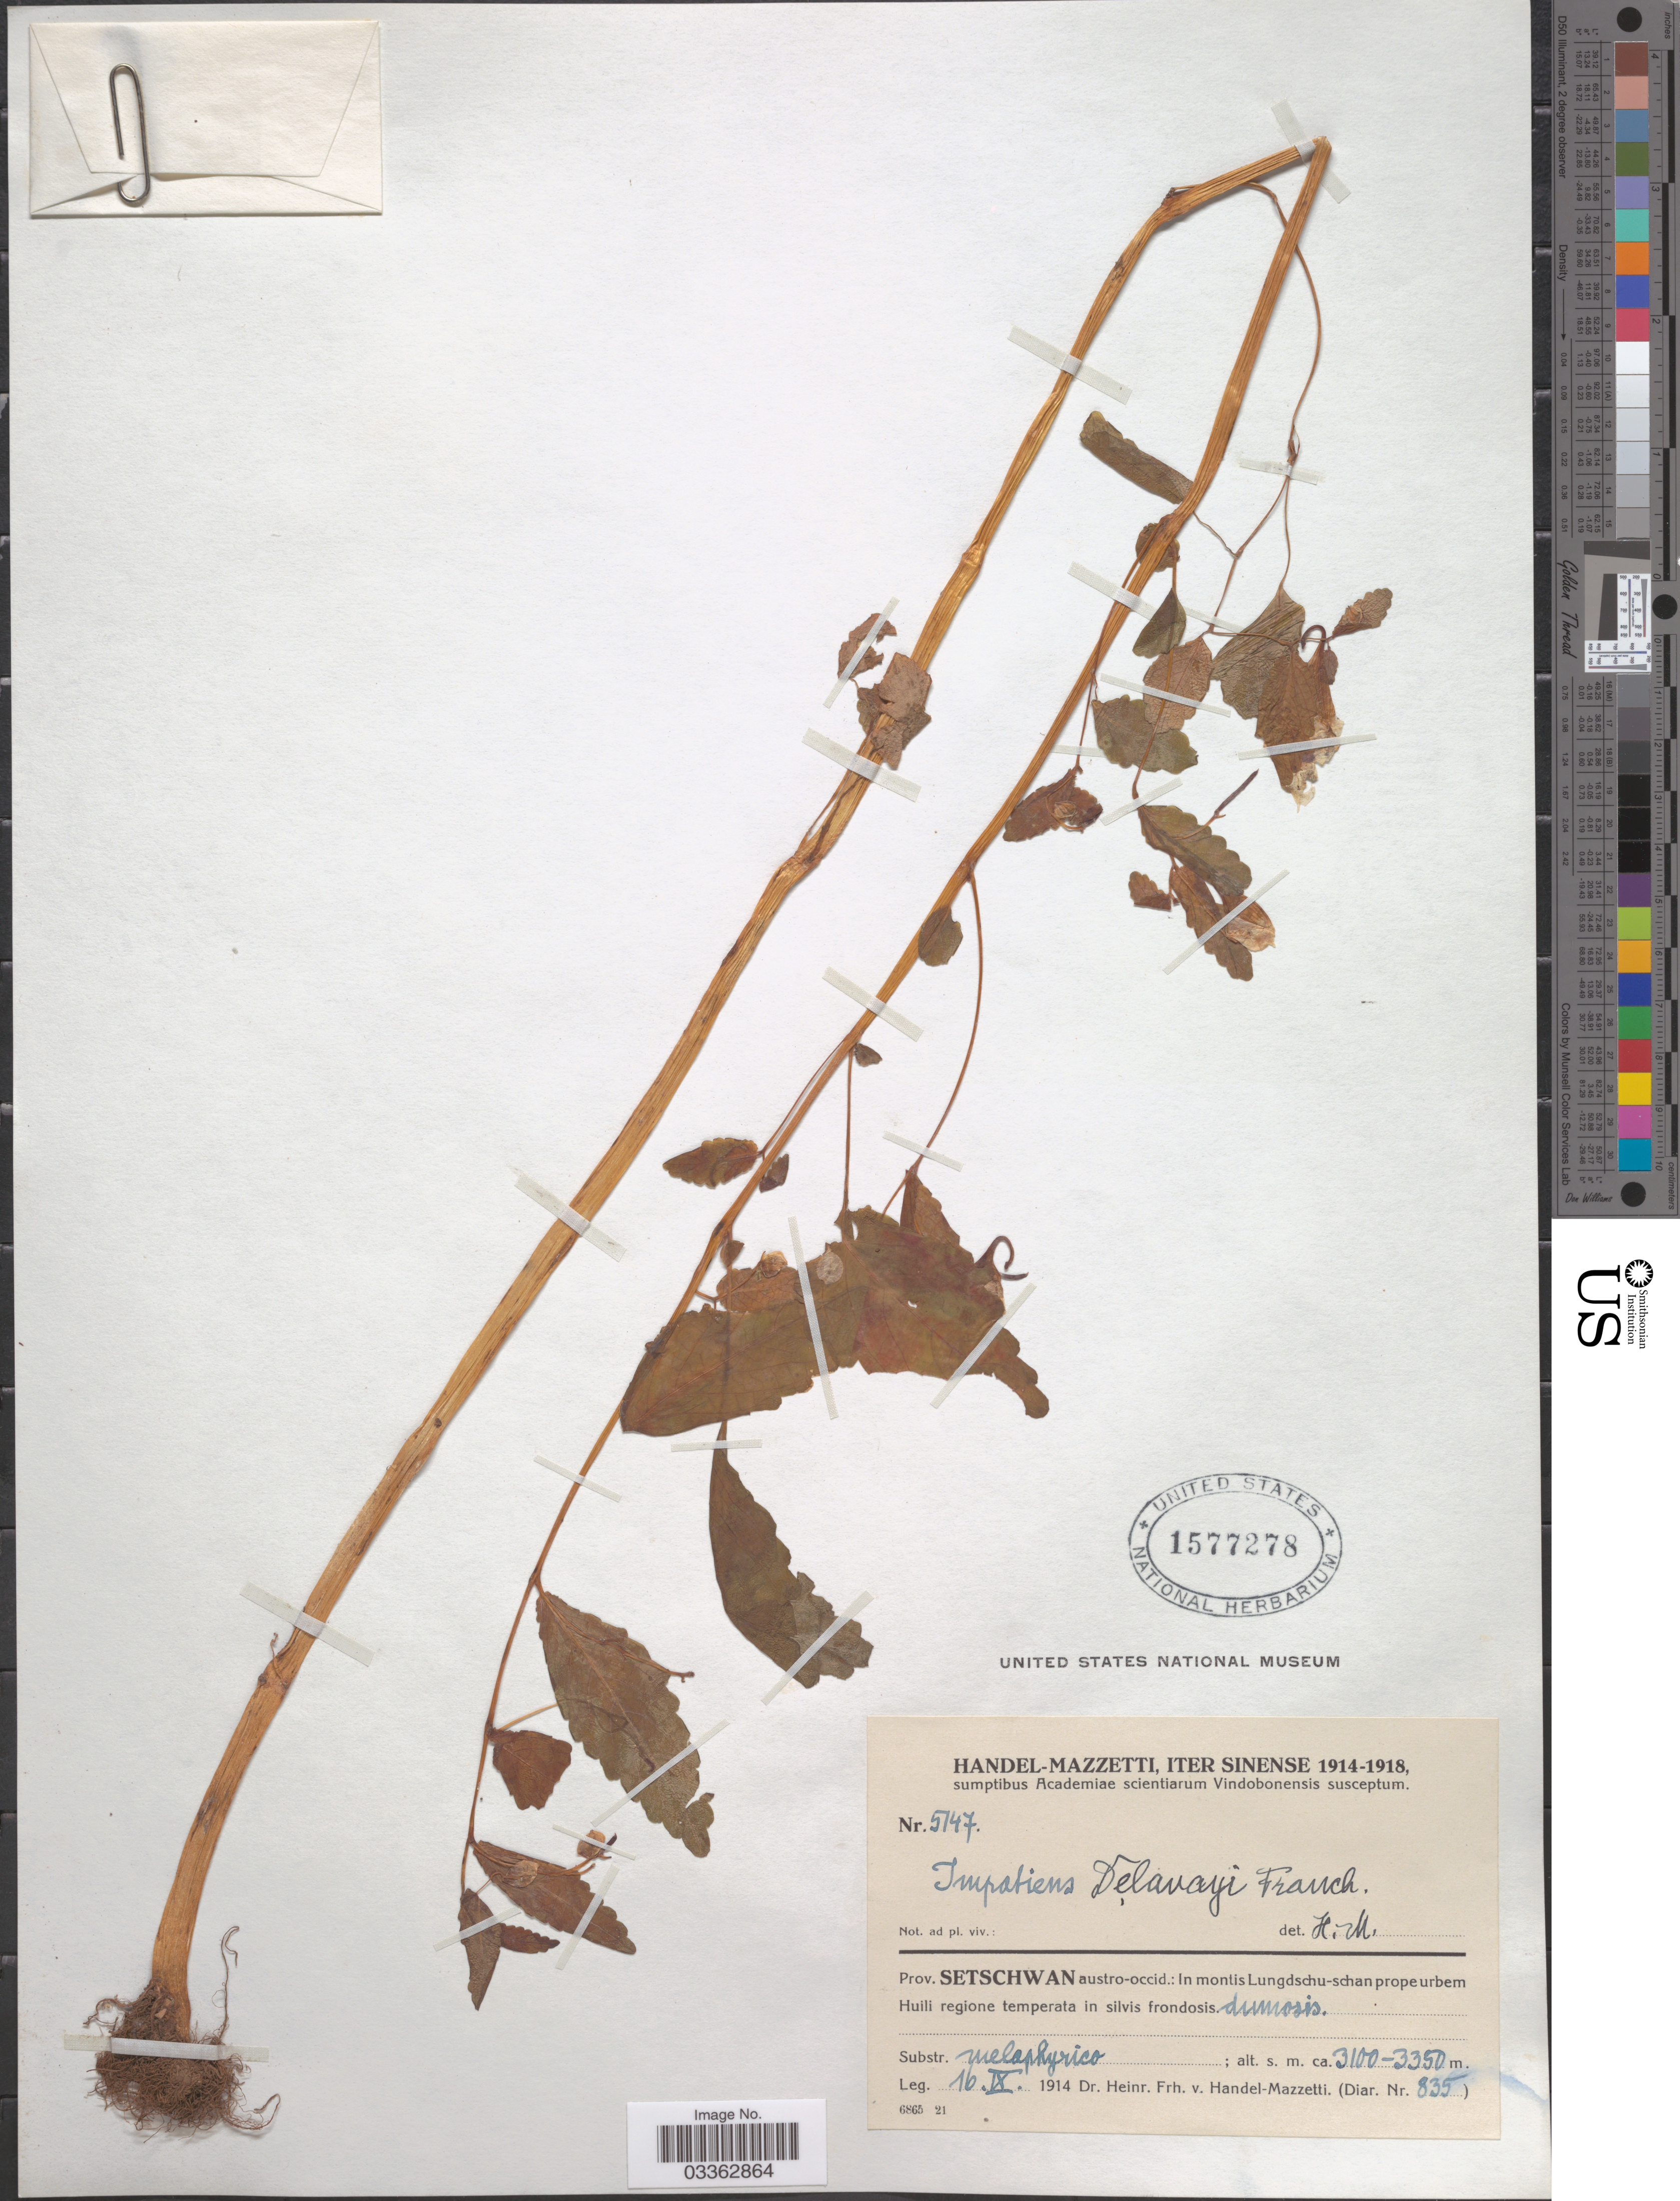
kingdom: Plantae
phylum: Tracheophyta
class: Magnoliopsida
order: Ericales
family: Balsaminaceae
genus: Impatiens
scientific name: Impatiens delavayi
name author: Franch.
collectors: H. Handel-Mazzetti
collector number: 5147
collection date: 1914-09-16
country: China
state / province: Sichuan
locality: Prov. Setschwan austro-occid.: In montis Lungdschu-schan prope urbem Huili regione temperata in silvis frondosis dumosis.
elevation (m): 3100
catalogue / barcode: US 1577278